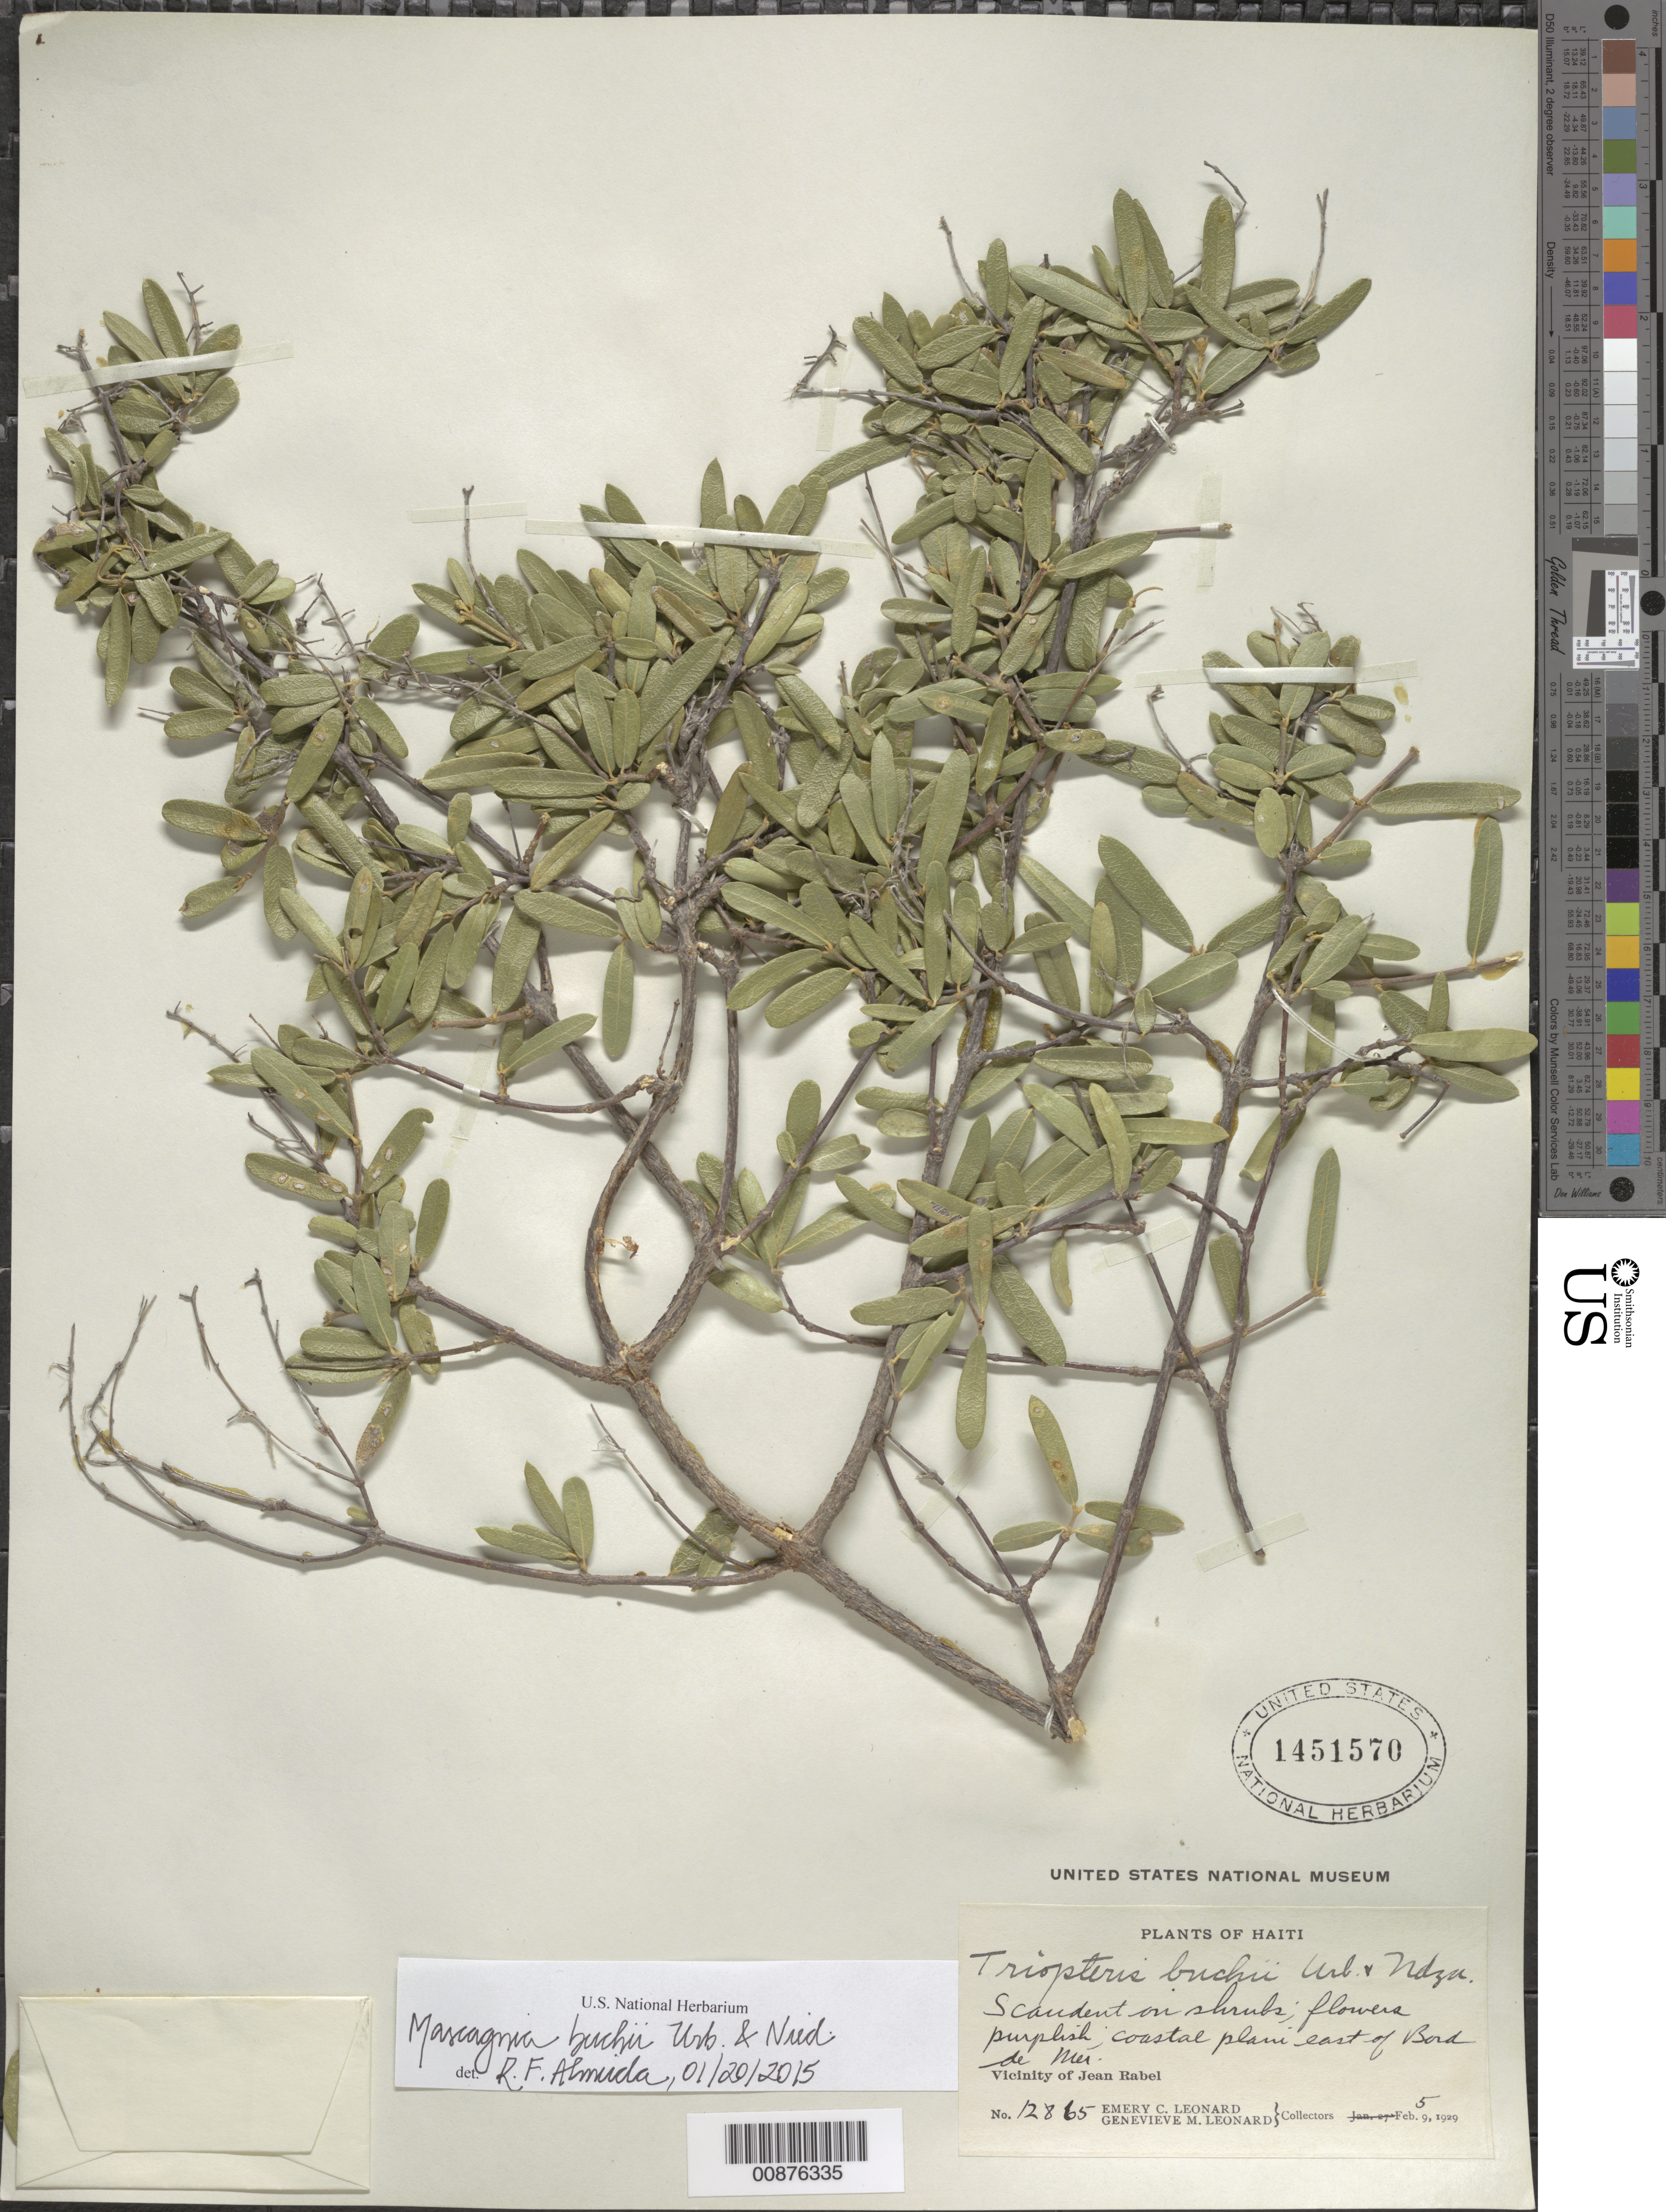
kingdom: Plantae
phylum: Tracheophyta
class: Magnoliopsida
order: Malpighiales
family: Malpighiaceae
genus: Mascagnia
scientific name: Mascagnia buchii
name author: Urb. & Nied.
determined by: De Almeida, R. F., (HUEFS), Universidade Estadual de Feira de Santana (BRAZIL)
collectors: E. C. Leonard & G. M. Leonard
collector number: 12865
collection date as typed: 05 Feb 1929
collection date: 1929-02-05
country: Haiti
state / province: Nord-Ouest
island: Hispaniola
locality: Vicinity of Jean Rabel, plain E of Bord de Mer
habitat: On shrubs, coastal plain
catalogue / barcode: US 1451570